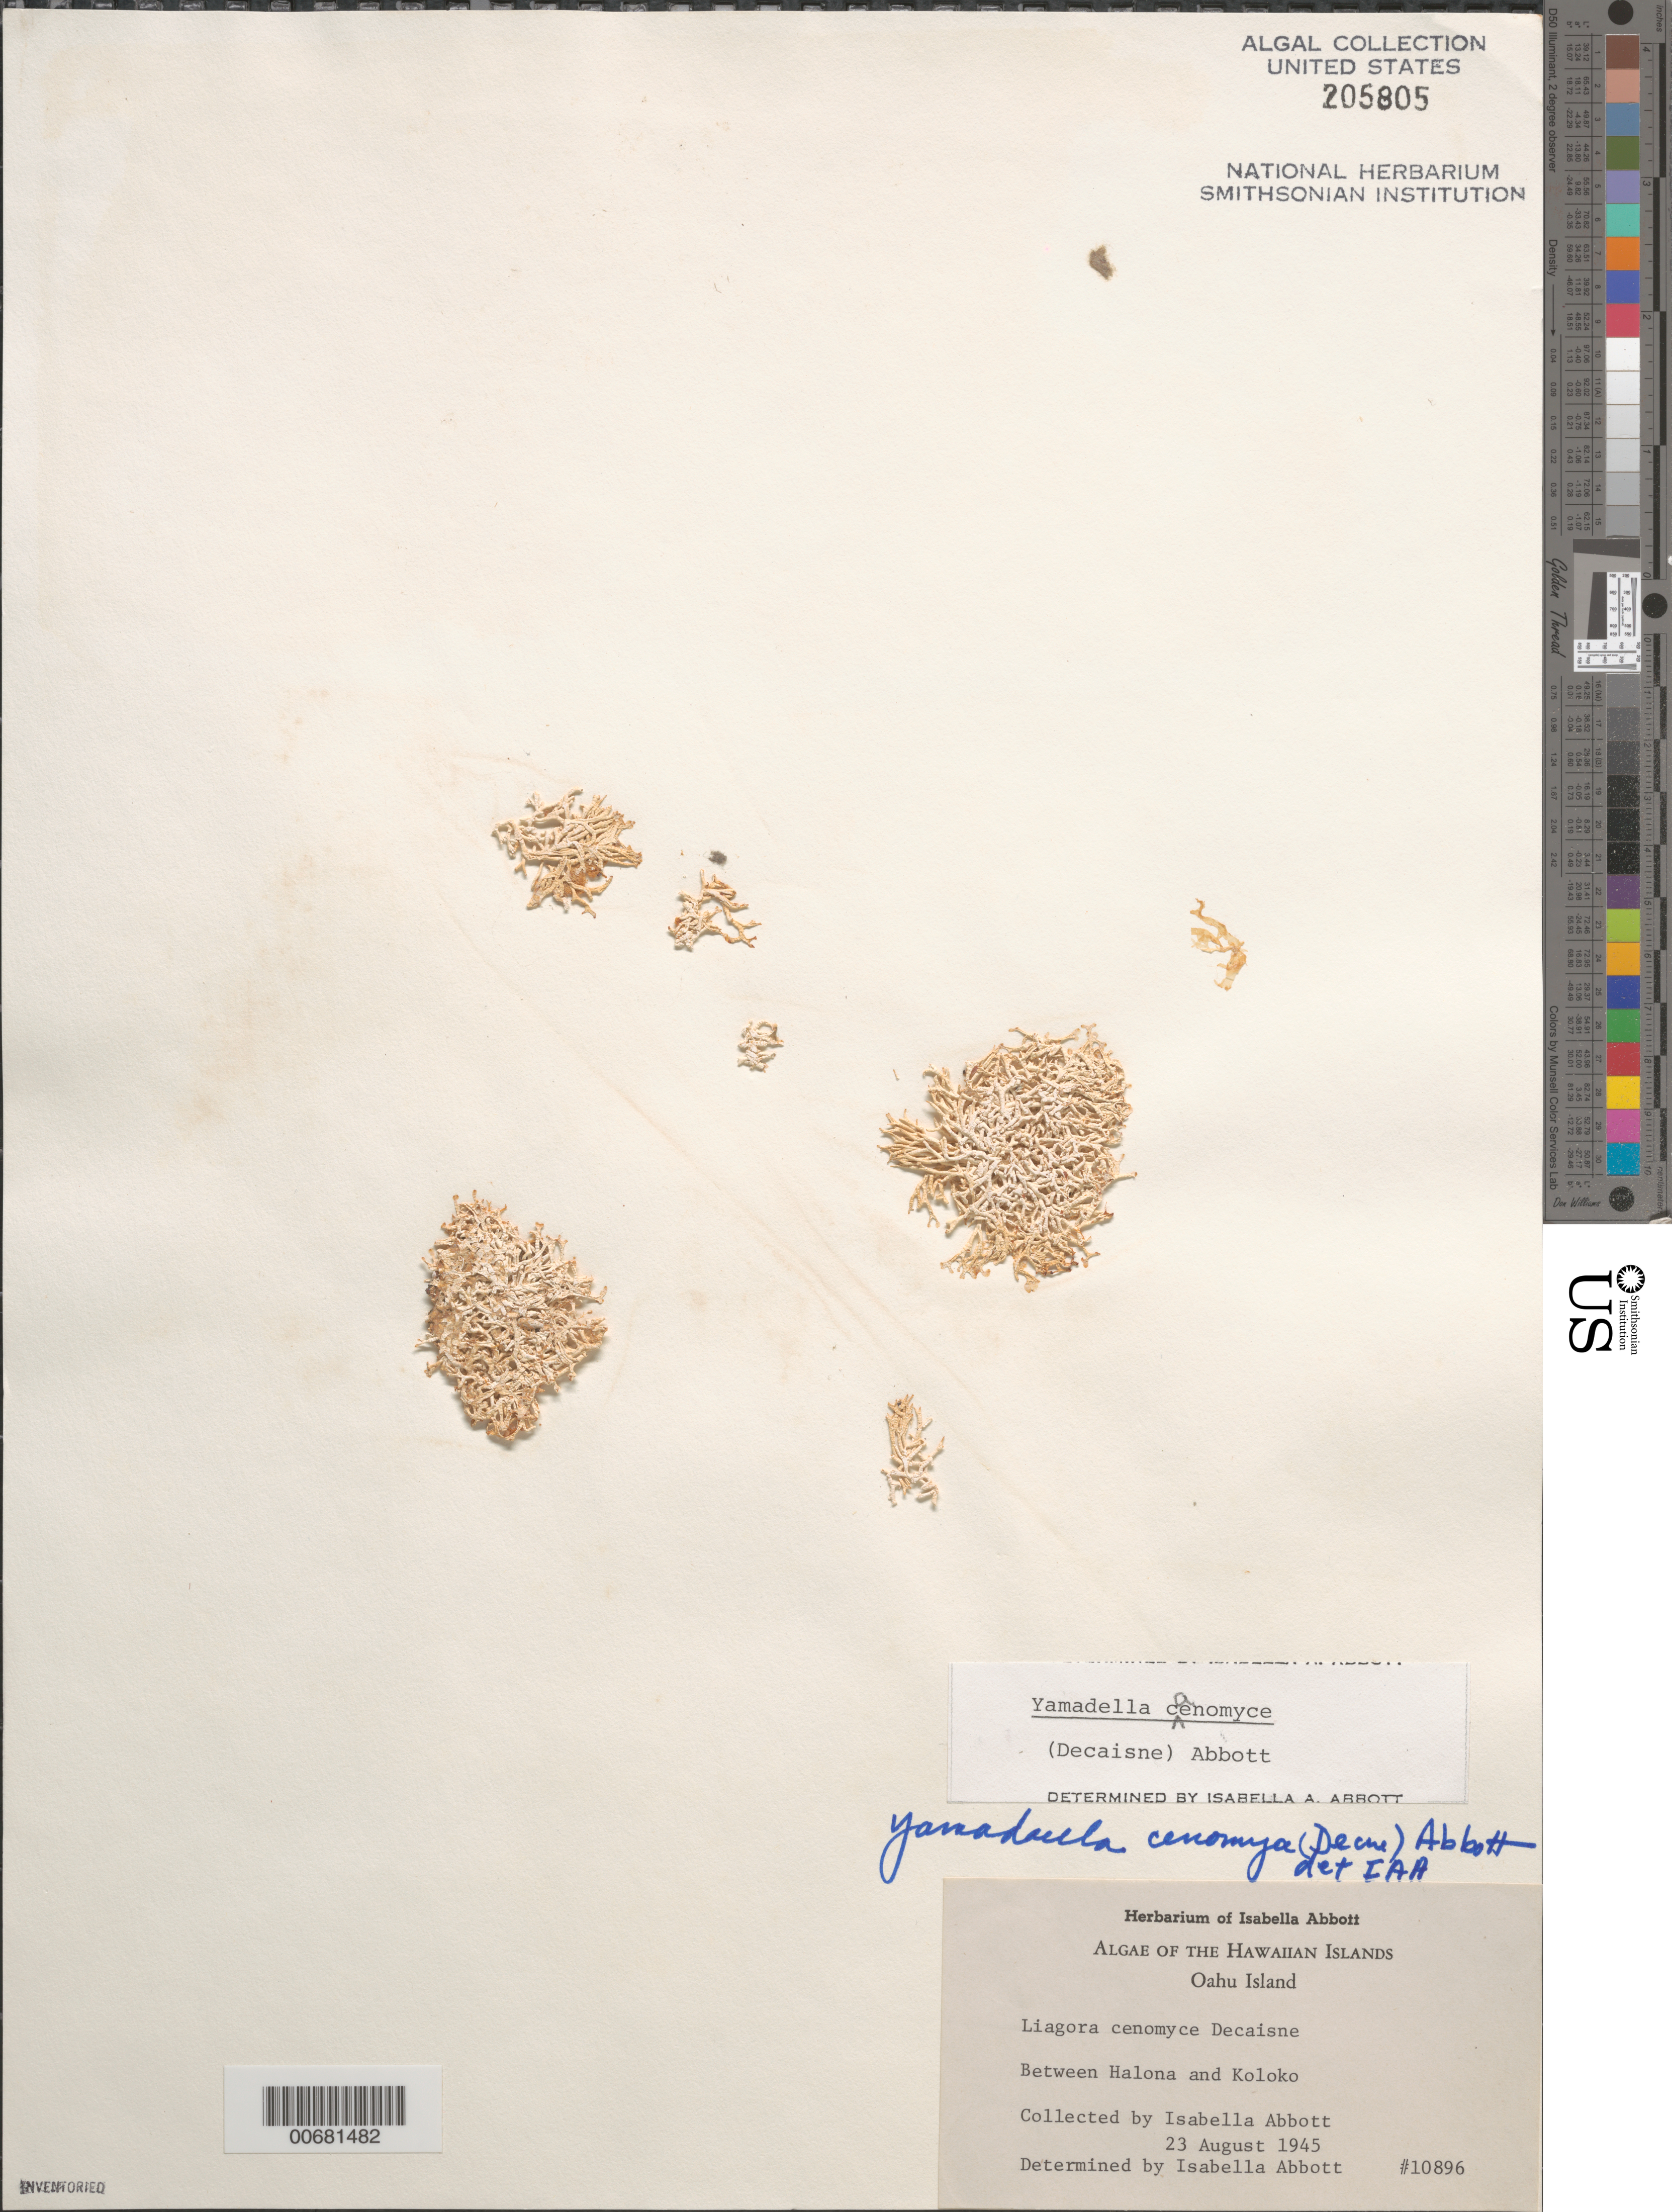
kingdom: Plantae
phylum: Rhodophyta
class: Florideophyceae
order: Nemaliales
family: Liagoraceae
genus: Yamadaella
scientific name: Yamadaella caenomyce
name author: (Decne.) I.A. Abbott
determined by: Abbott, Isabella A.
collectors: I. A. Abbott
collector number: IAA 10896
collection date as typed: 23 Aug 1945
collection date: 1945-08-23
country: United States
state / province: Hawaii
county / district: Honolulu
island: Oahu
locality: Between Halona and Koloko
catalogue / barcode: US 205805